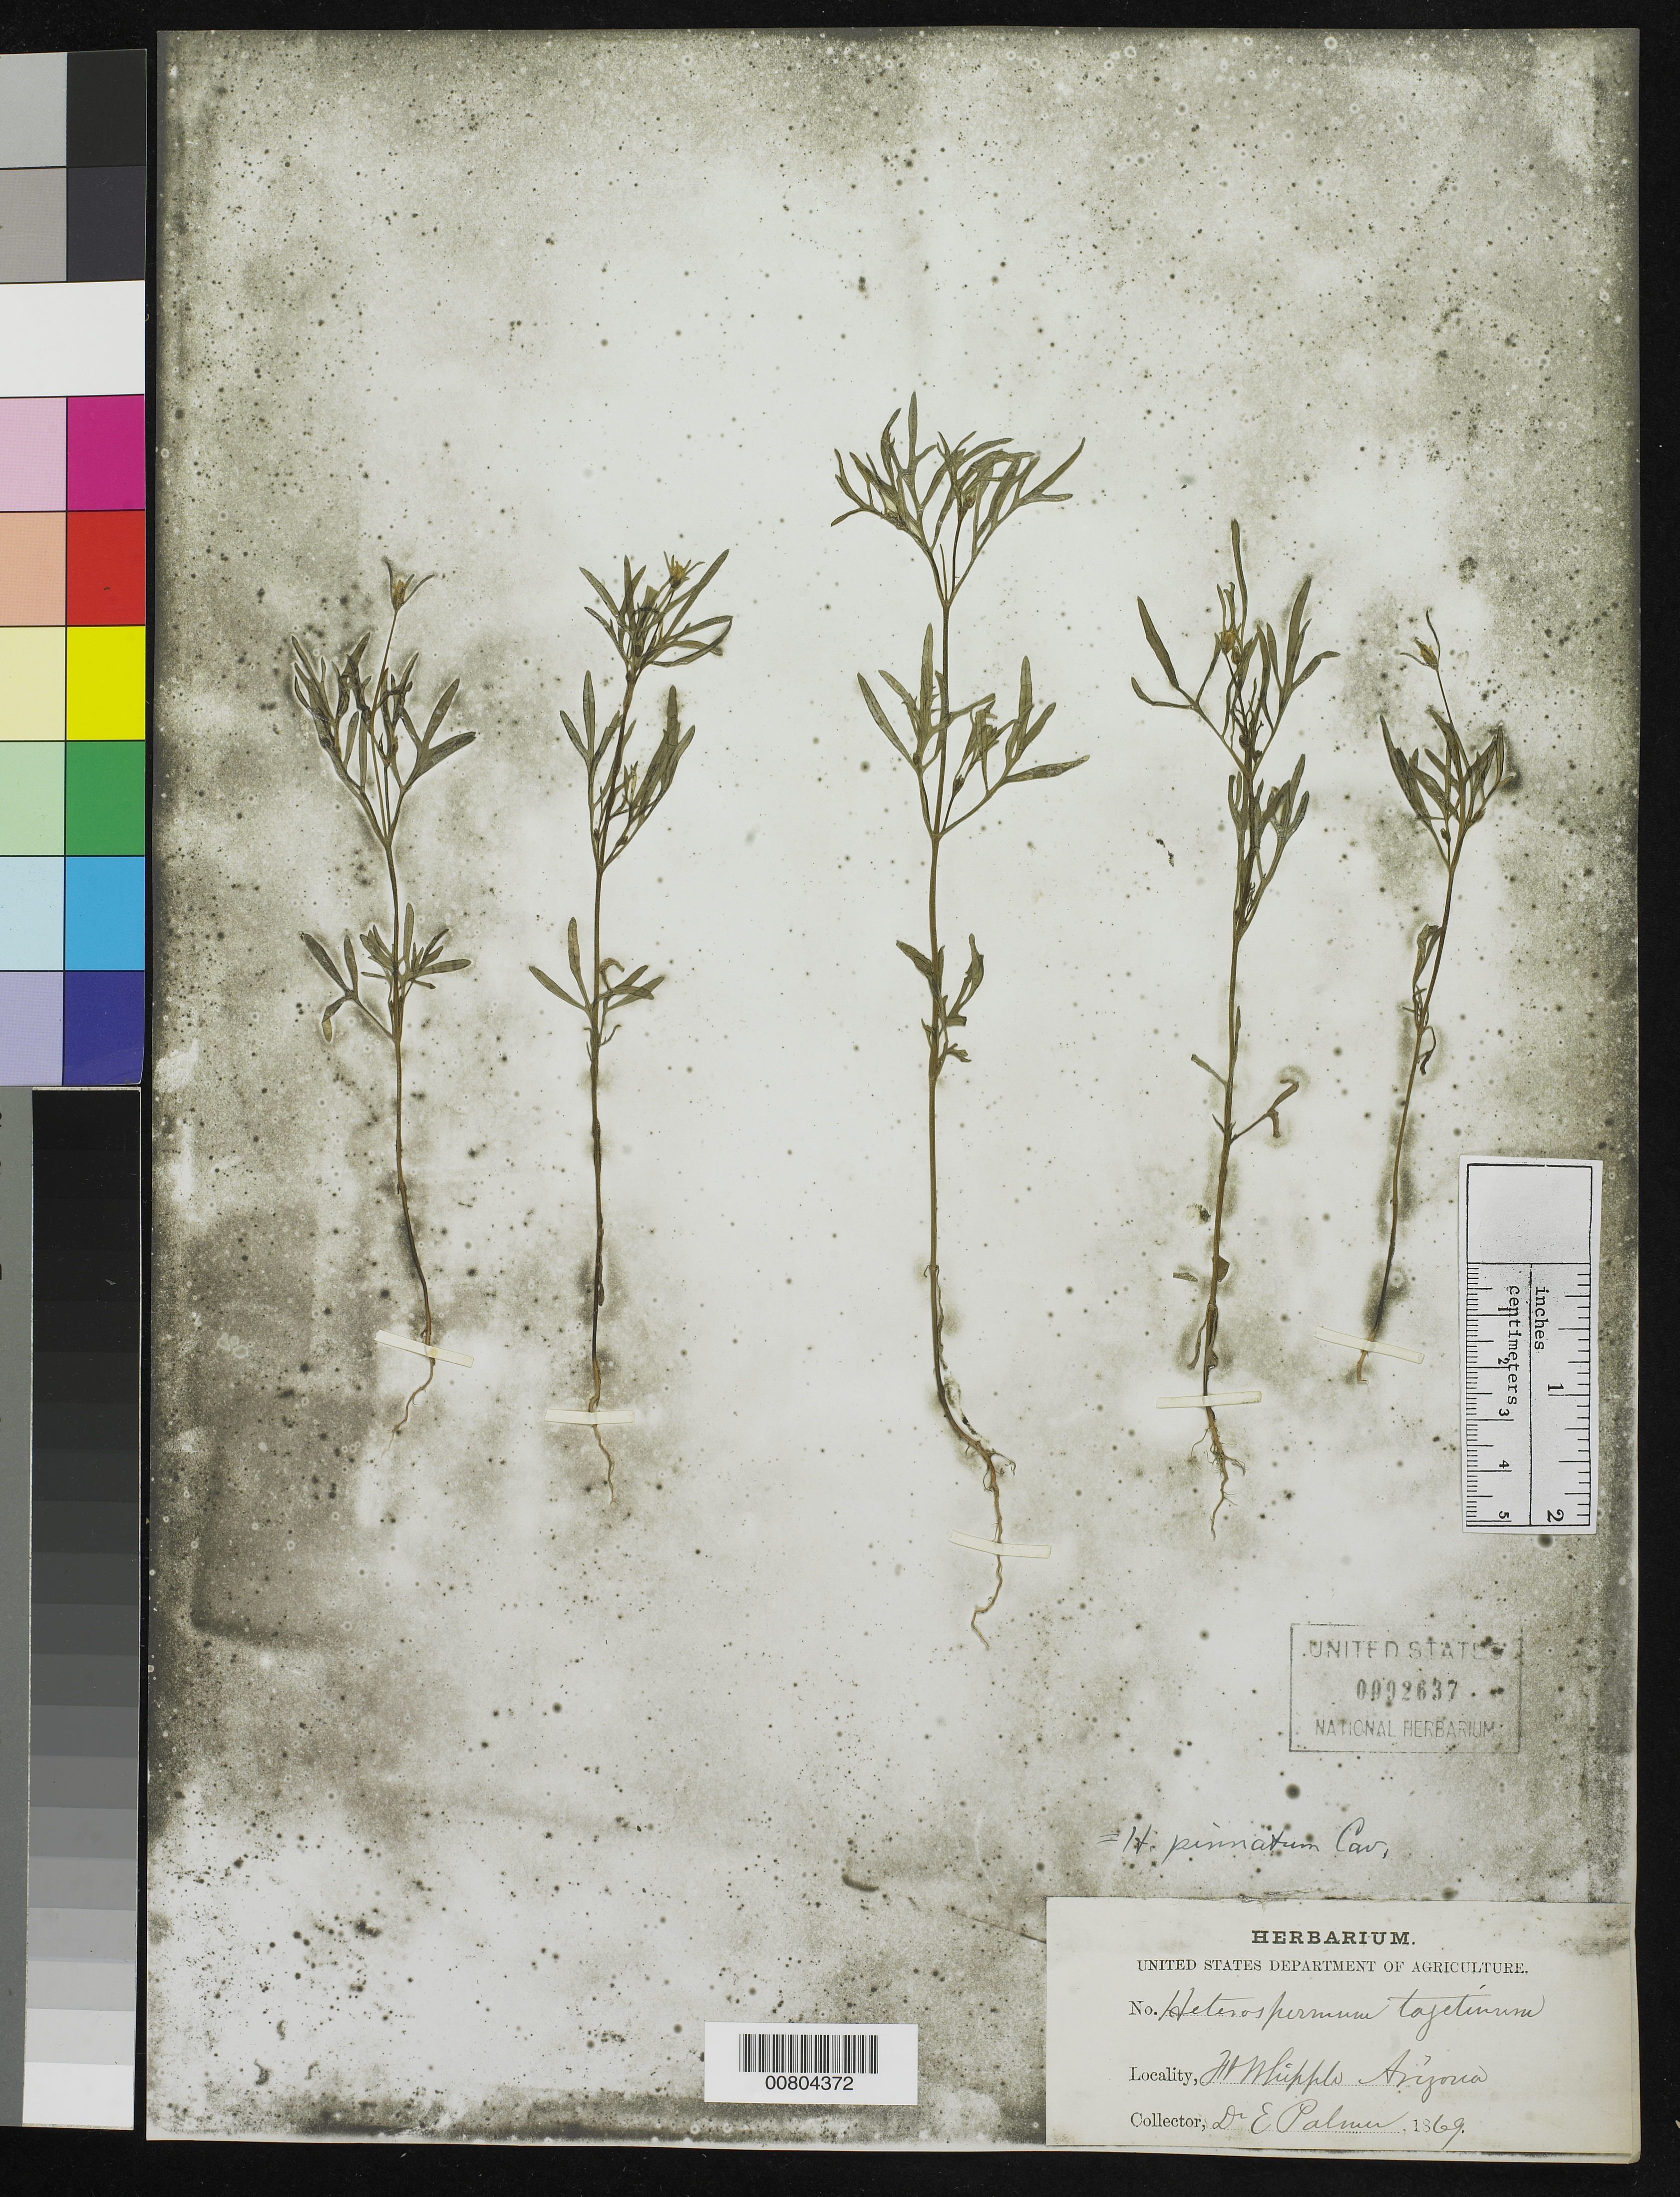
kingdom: Plantae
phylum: Tracheophyta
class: Magnoliopsida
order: Asterales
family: Asteraceae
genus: Heterosperma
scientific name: Heterosperma pinnatum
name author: Cav.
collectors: E. Palmer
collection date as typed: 1869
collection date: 1869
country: United States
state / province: Arizona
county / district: Yavapai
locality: Fort Whipple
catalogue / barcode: US 92637